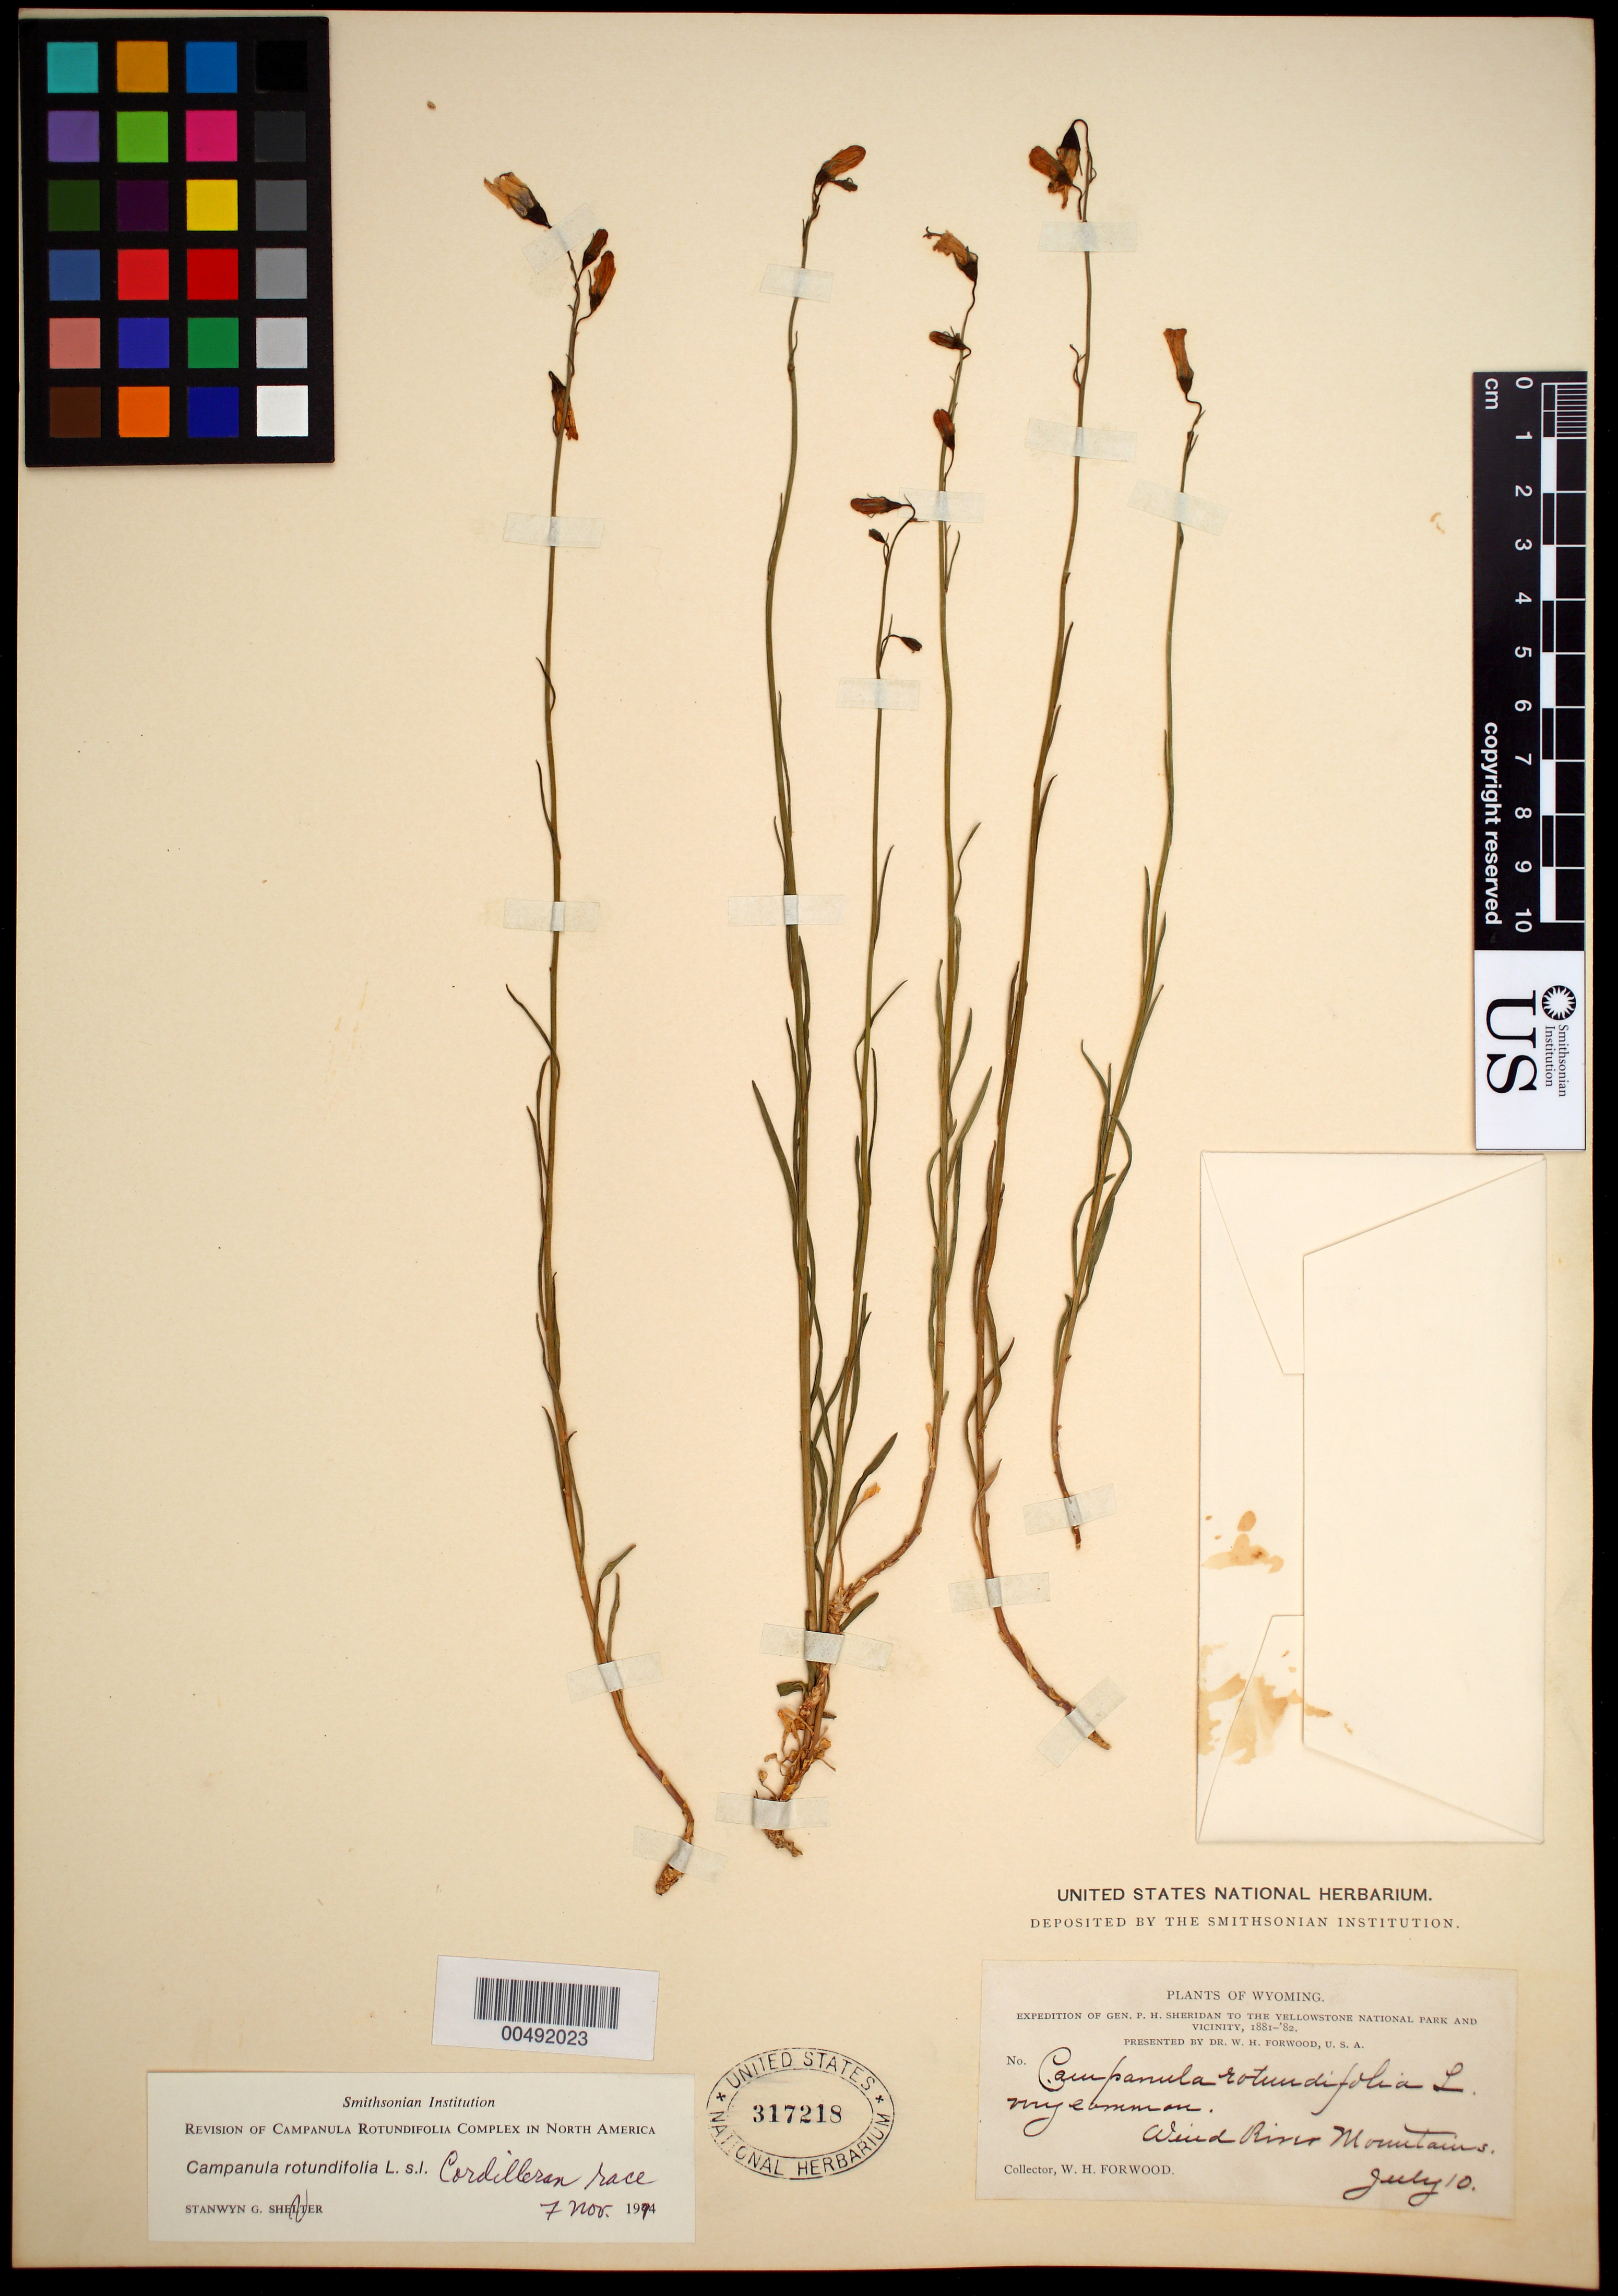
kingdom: Plantae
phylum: Tracheophyta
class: Magnoliopsida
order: Asterales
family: Campanulaceae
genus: Campanula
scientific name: Campanula rotundifolia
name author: L.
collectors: W. Forwood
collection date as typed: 10 Jul 1881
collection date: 1881-07-10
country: United States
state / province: Wyoming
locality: Wind River Mountains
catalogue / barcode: US 317218